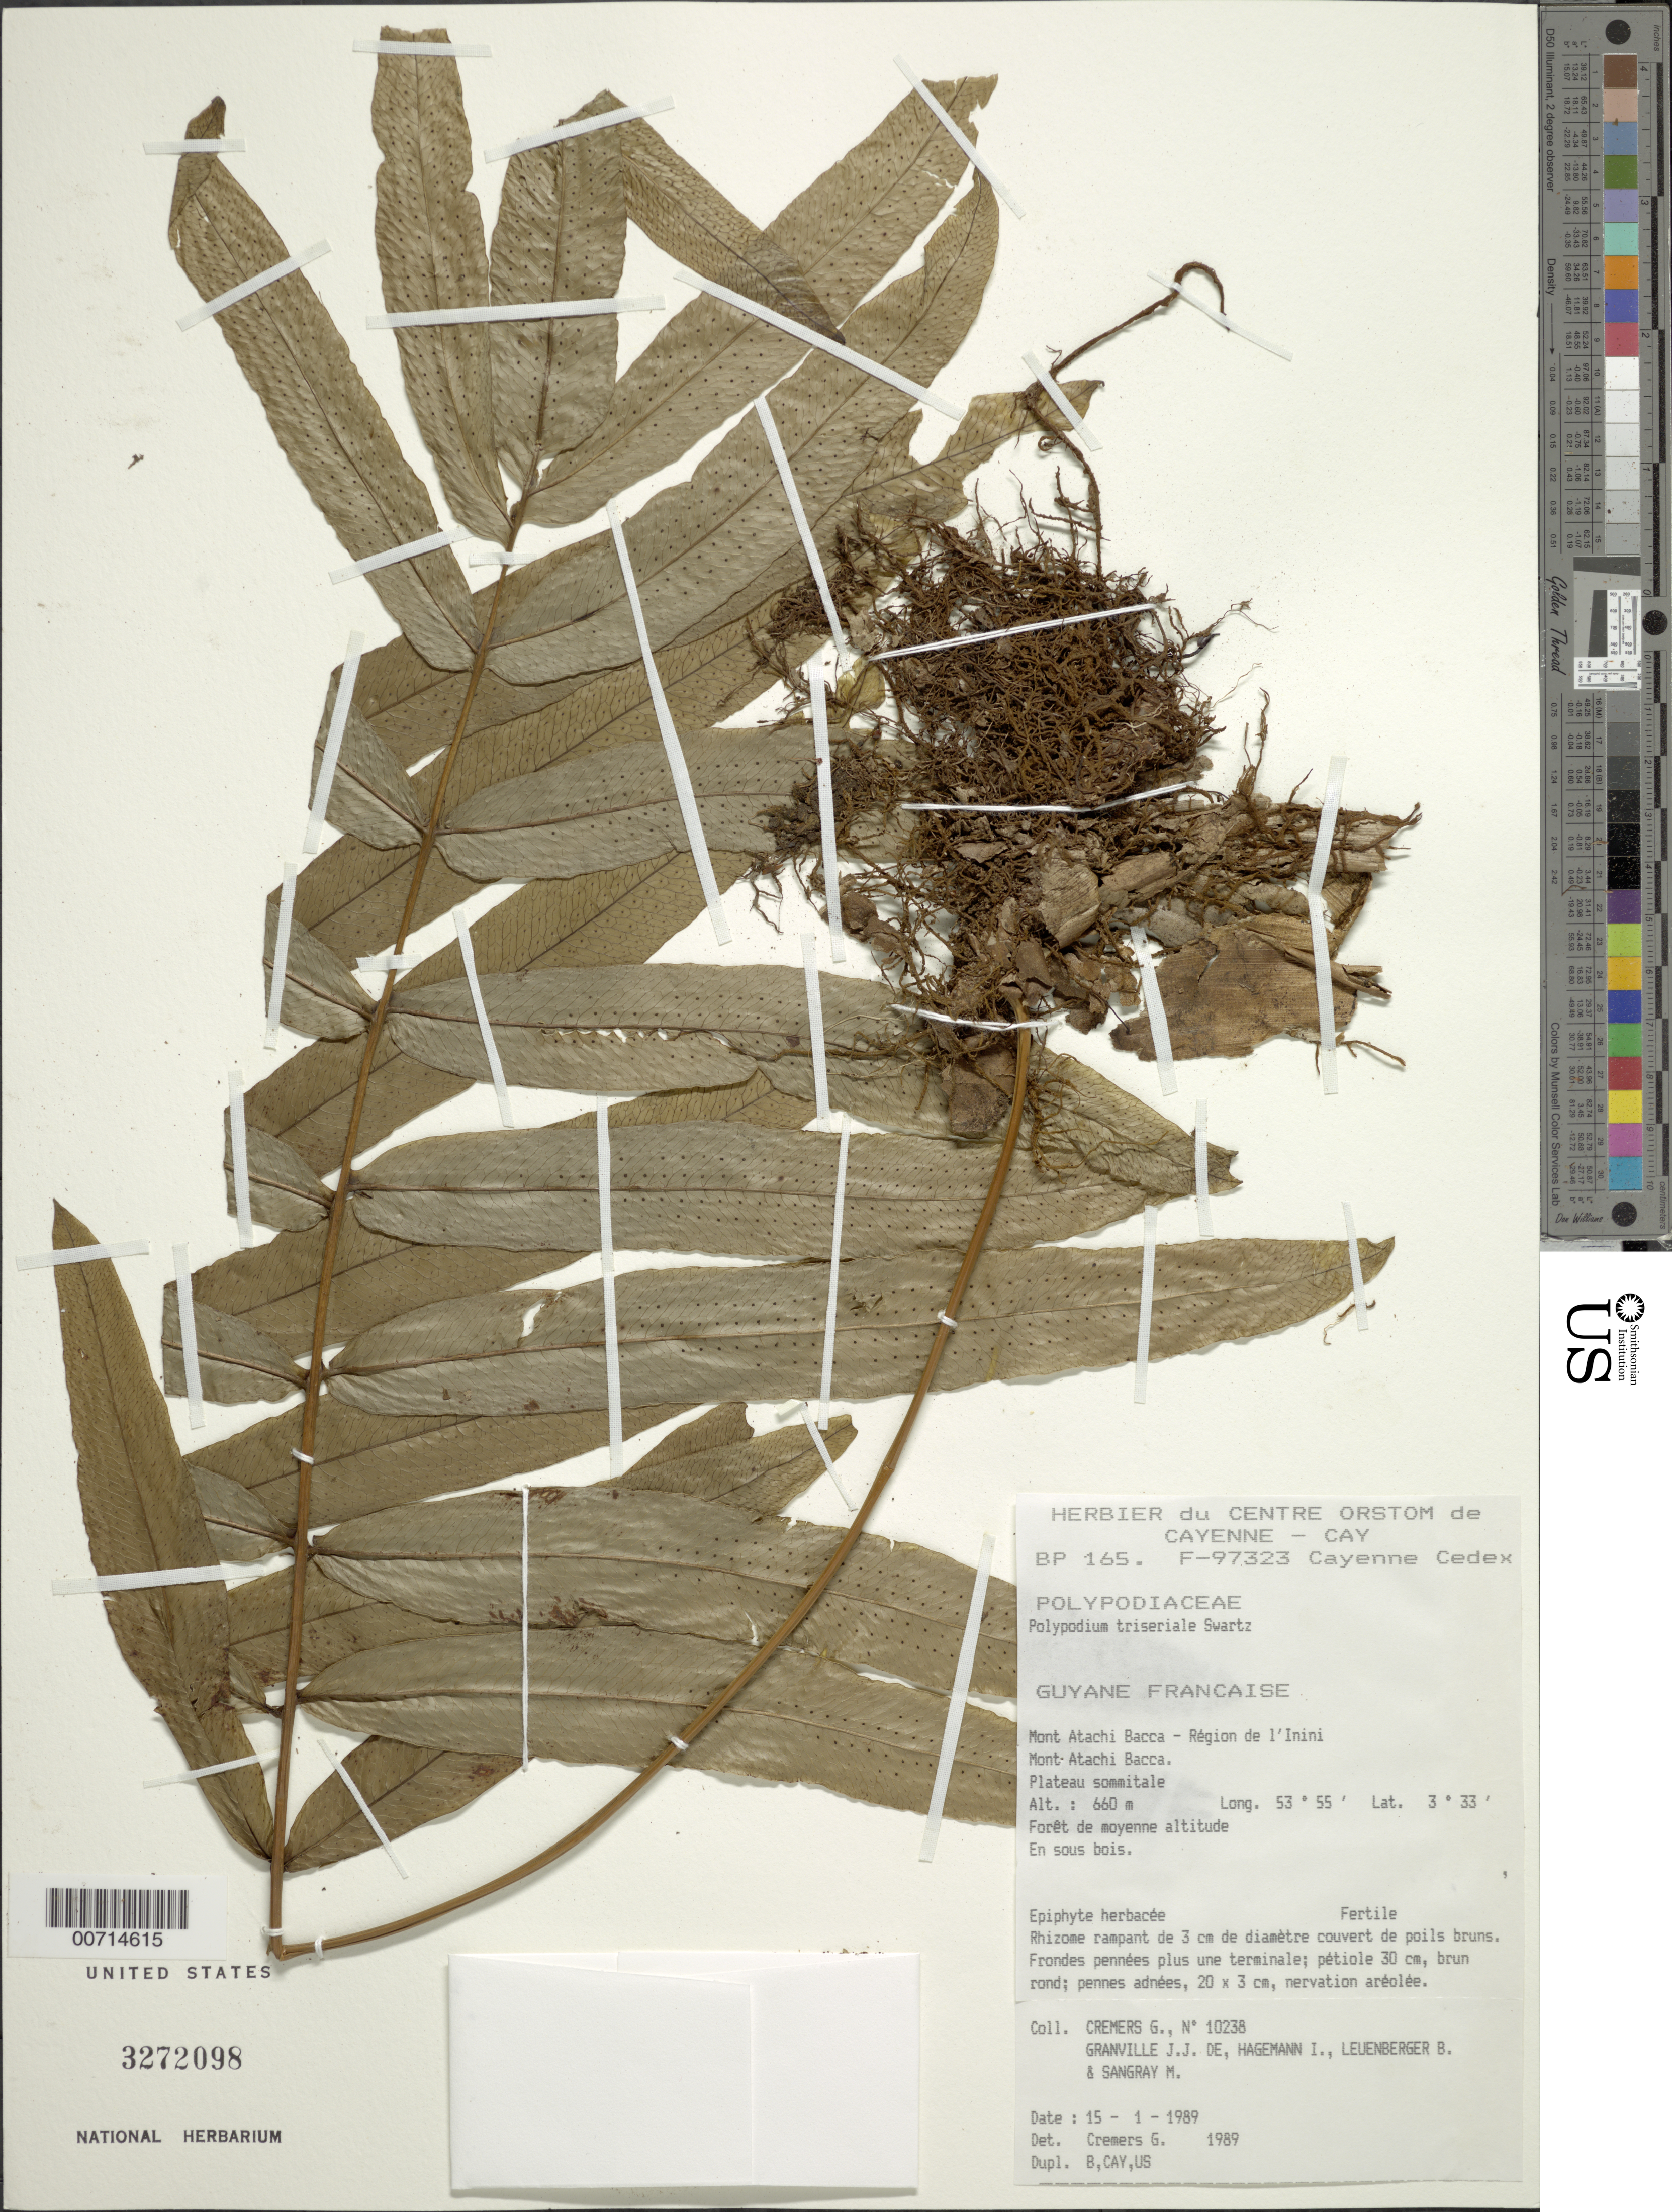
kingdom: Plantae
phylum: Tracheophyta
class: Polypodiopsida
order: Polypodiales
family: Polypodiaceae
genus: Serpocaulon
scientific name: Serpocaulon triseriale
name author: (Sw.) A.R. Sm.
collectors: G. Cremers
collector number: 10238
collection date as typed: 15-Jan-89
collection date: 1989-01-15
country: French Guiana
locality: Mont Atachi Bacca, région de l'Inini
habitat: Forest, middle altitude; in understory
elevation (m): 660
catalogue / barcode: US 3272098